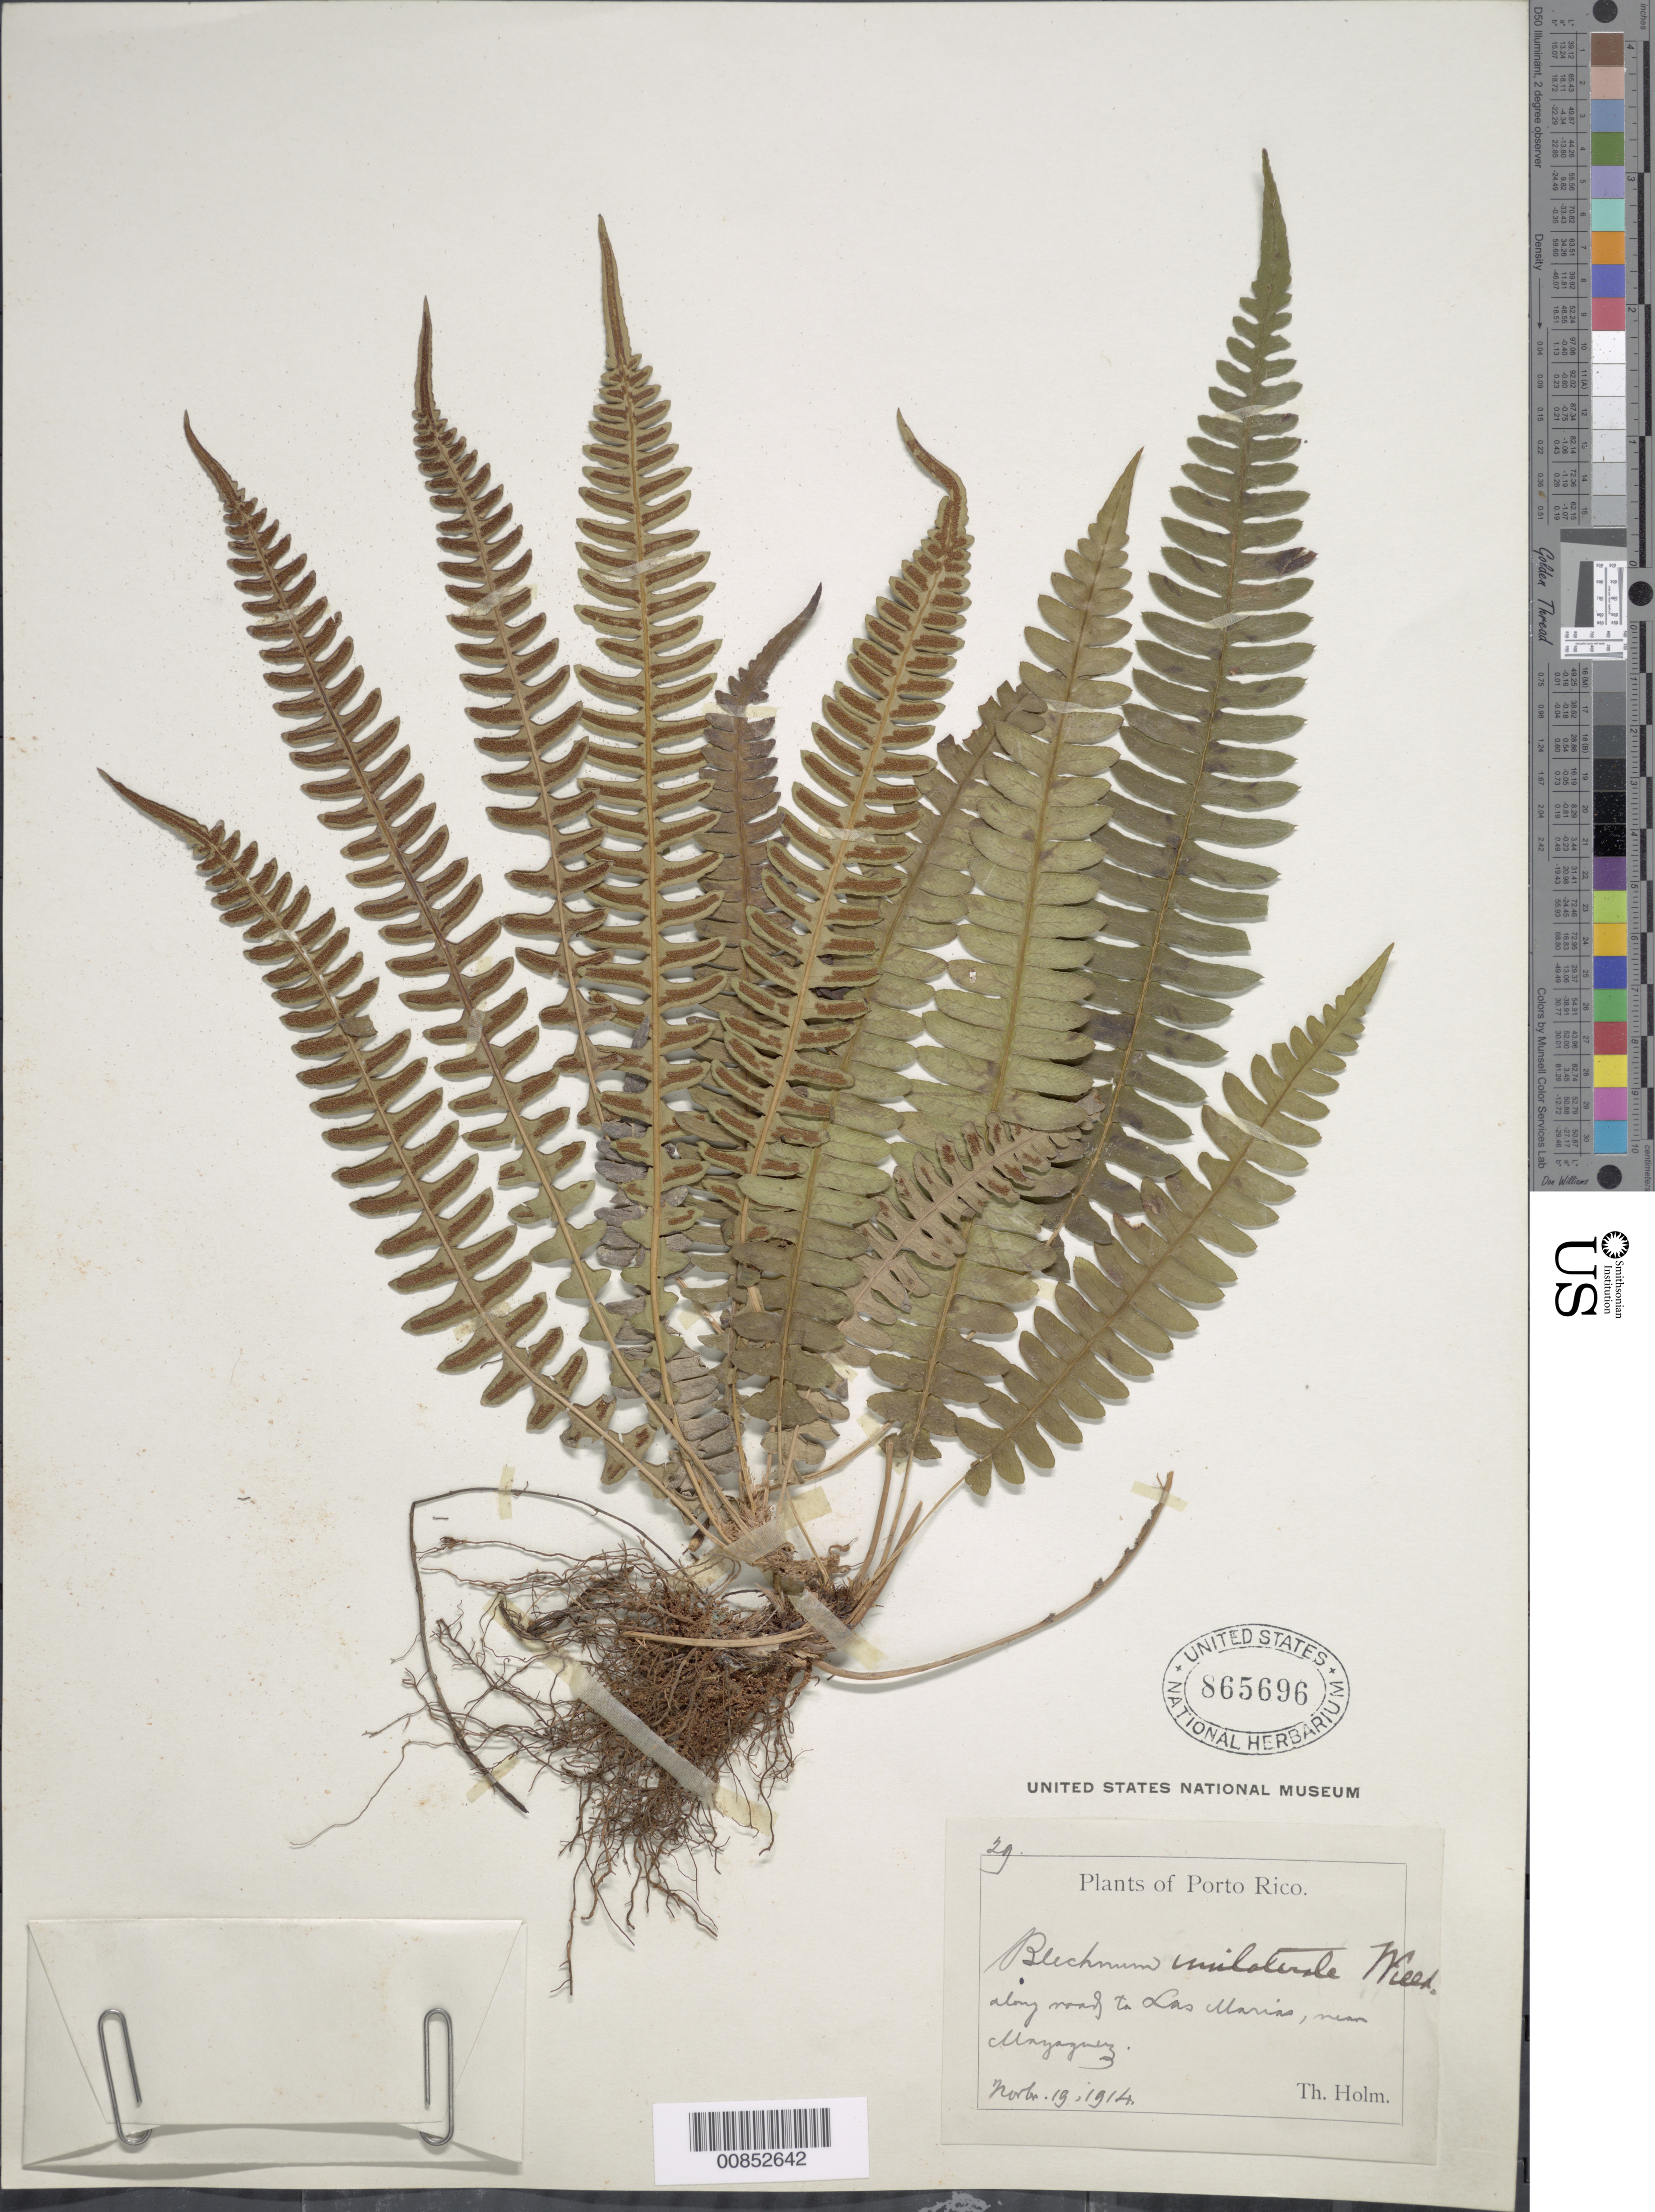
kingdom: Plantae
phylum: Tracheophyta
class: Polypodiopsida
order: Polypodiales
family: Blechnaceae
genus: Blechnum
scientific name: Blechnum unilaterale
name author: Sw.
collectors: H. T. Holm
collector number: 29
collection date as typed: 19 Nov 1914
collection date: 1914-11-19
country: Puerto Rico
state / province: Mayagüez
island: Puerto Rico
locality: Mayaguez, on road to Las Marias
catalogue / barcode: US 865696